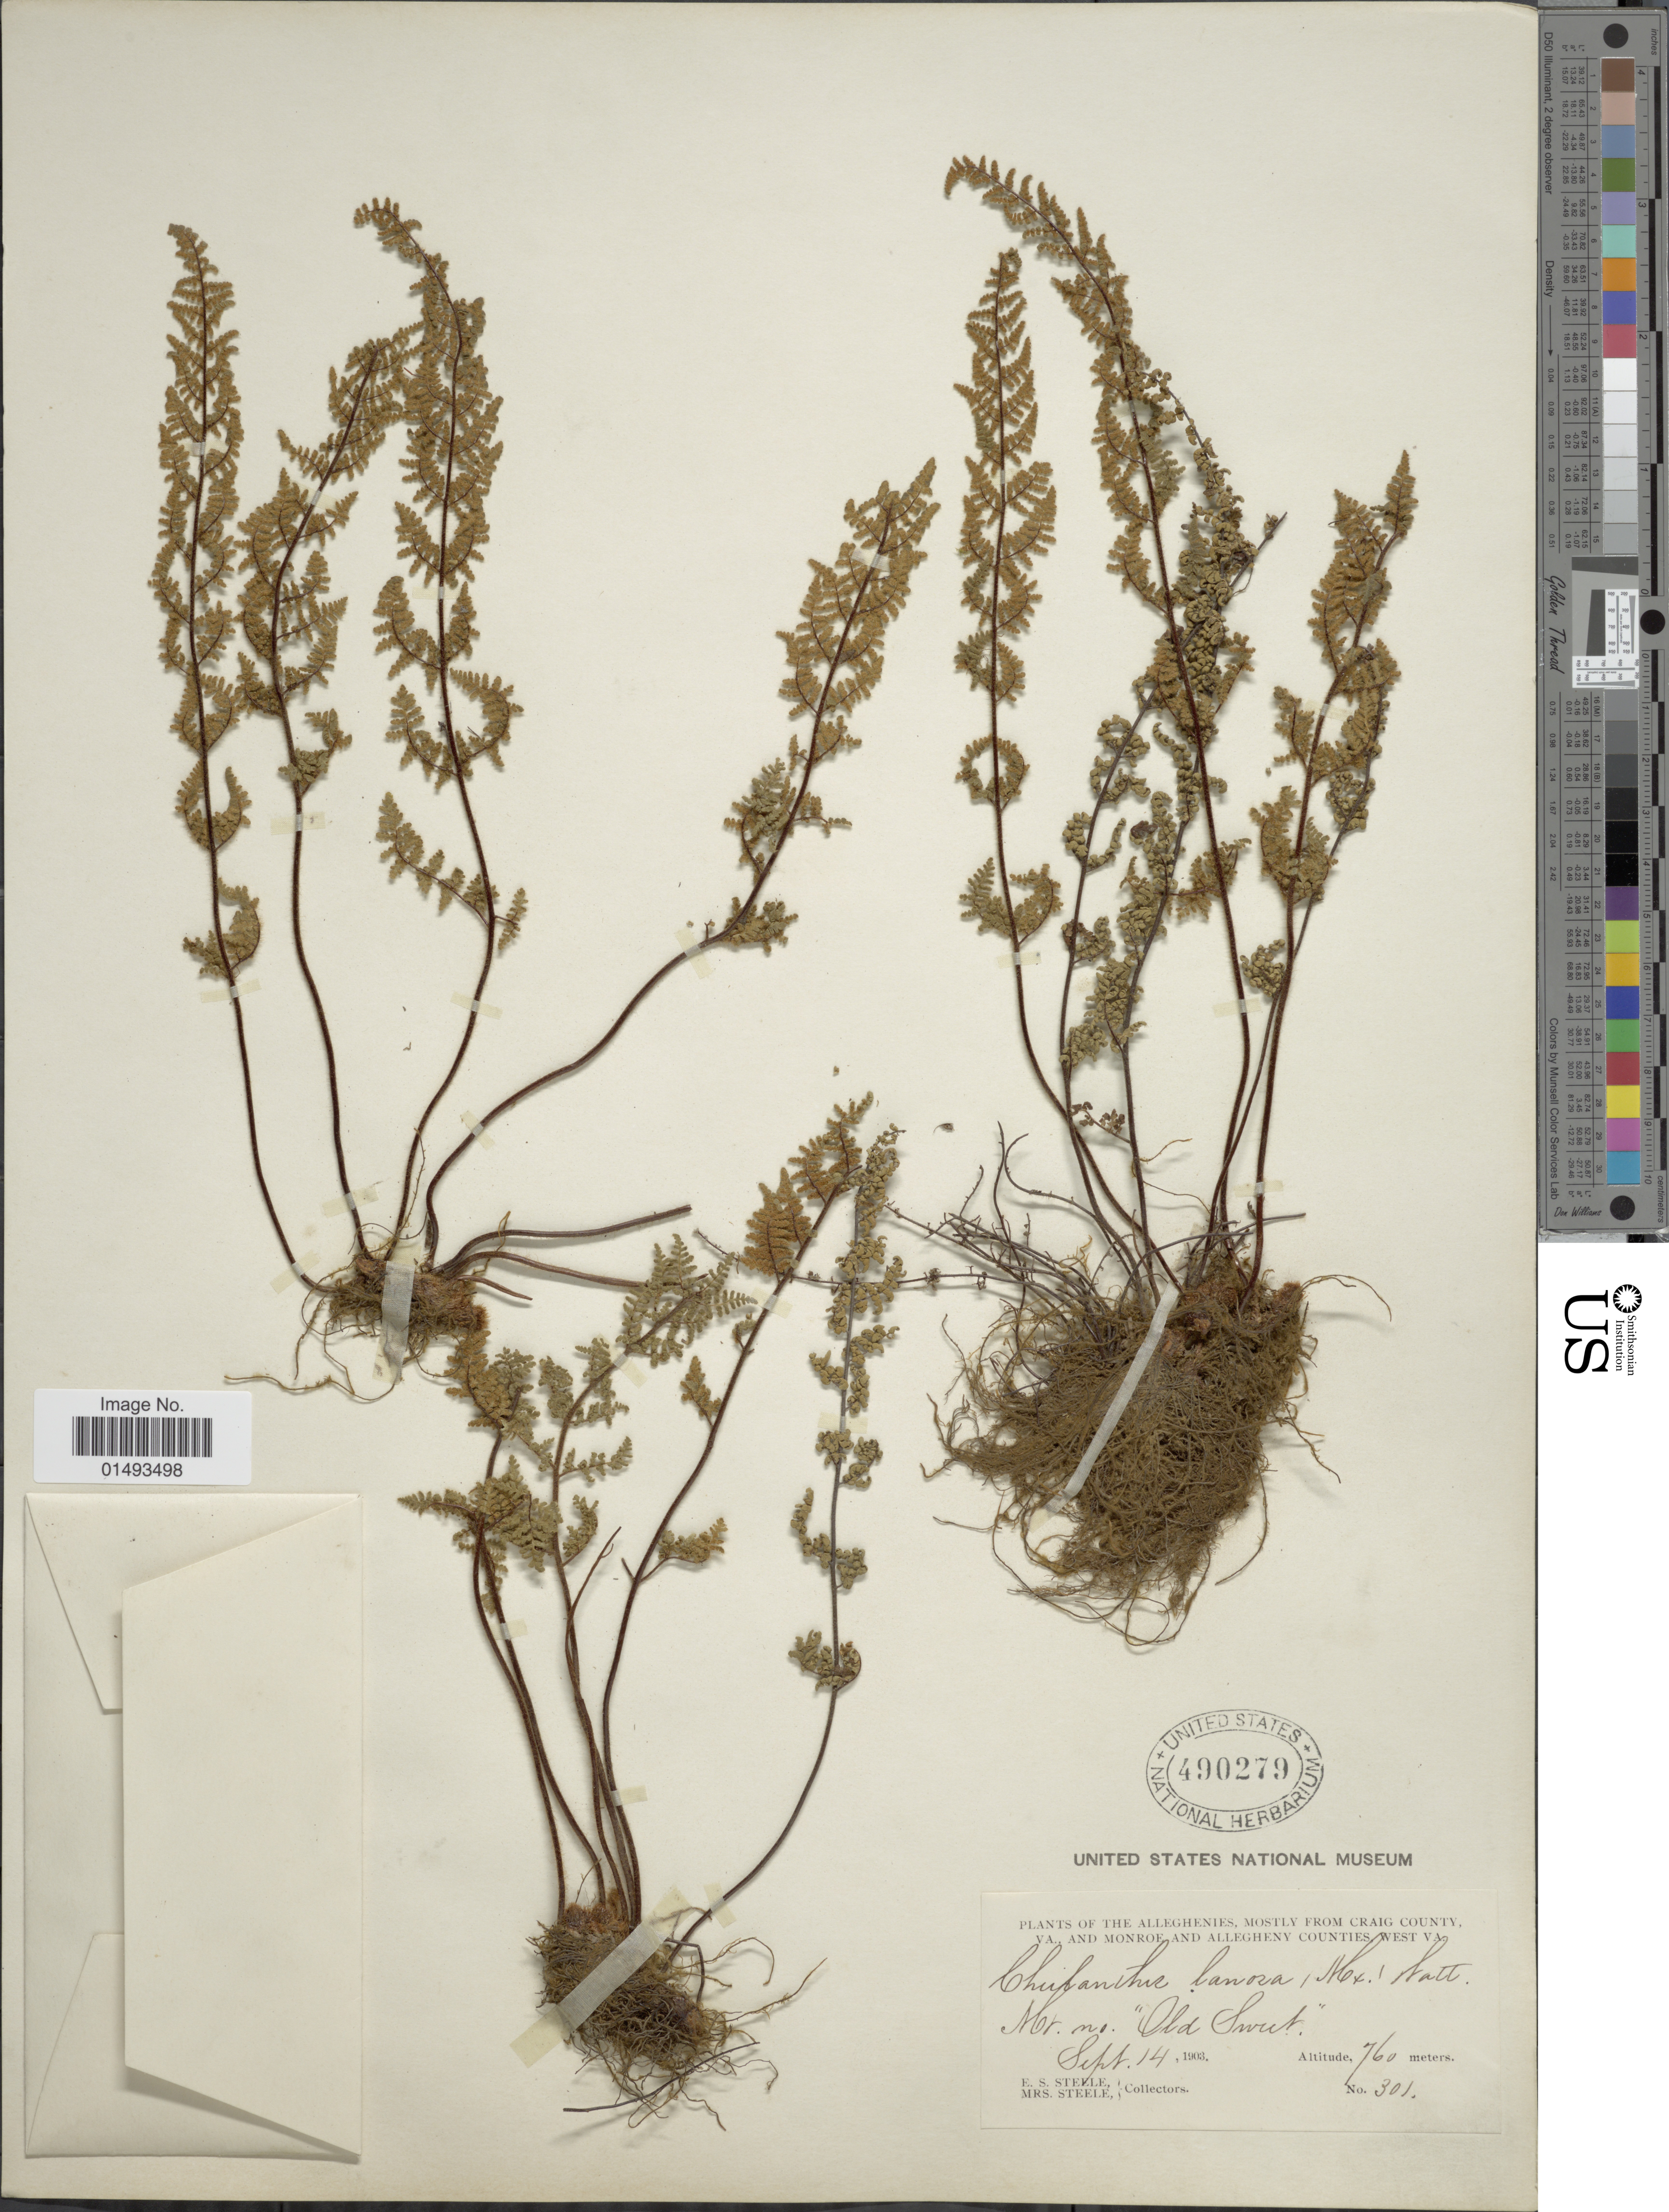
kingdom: Plantae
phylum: Tracheophyta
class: Polypodiopsida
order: Polypodiales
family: Pteridaceae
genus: Myriopteris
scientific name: Myriopteris lanosa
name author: (Michx.) Grusz & Windham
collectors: E. Steele & Mrs. E. S. Steele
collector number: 301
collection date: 1903-09-14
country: United States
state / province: Virginia / West Virginia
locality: The Alleghenies, Mostly From Craig County, Va., and Monroe Co. WV and Allegheny Co. Va. Four miles no. "Old Sweet".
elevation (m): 760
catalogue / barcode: US 490279